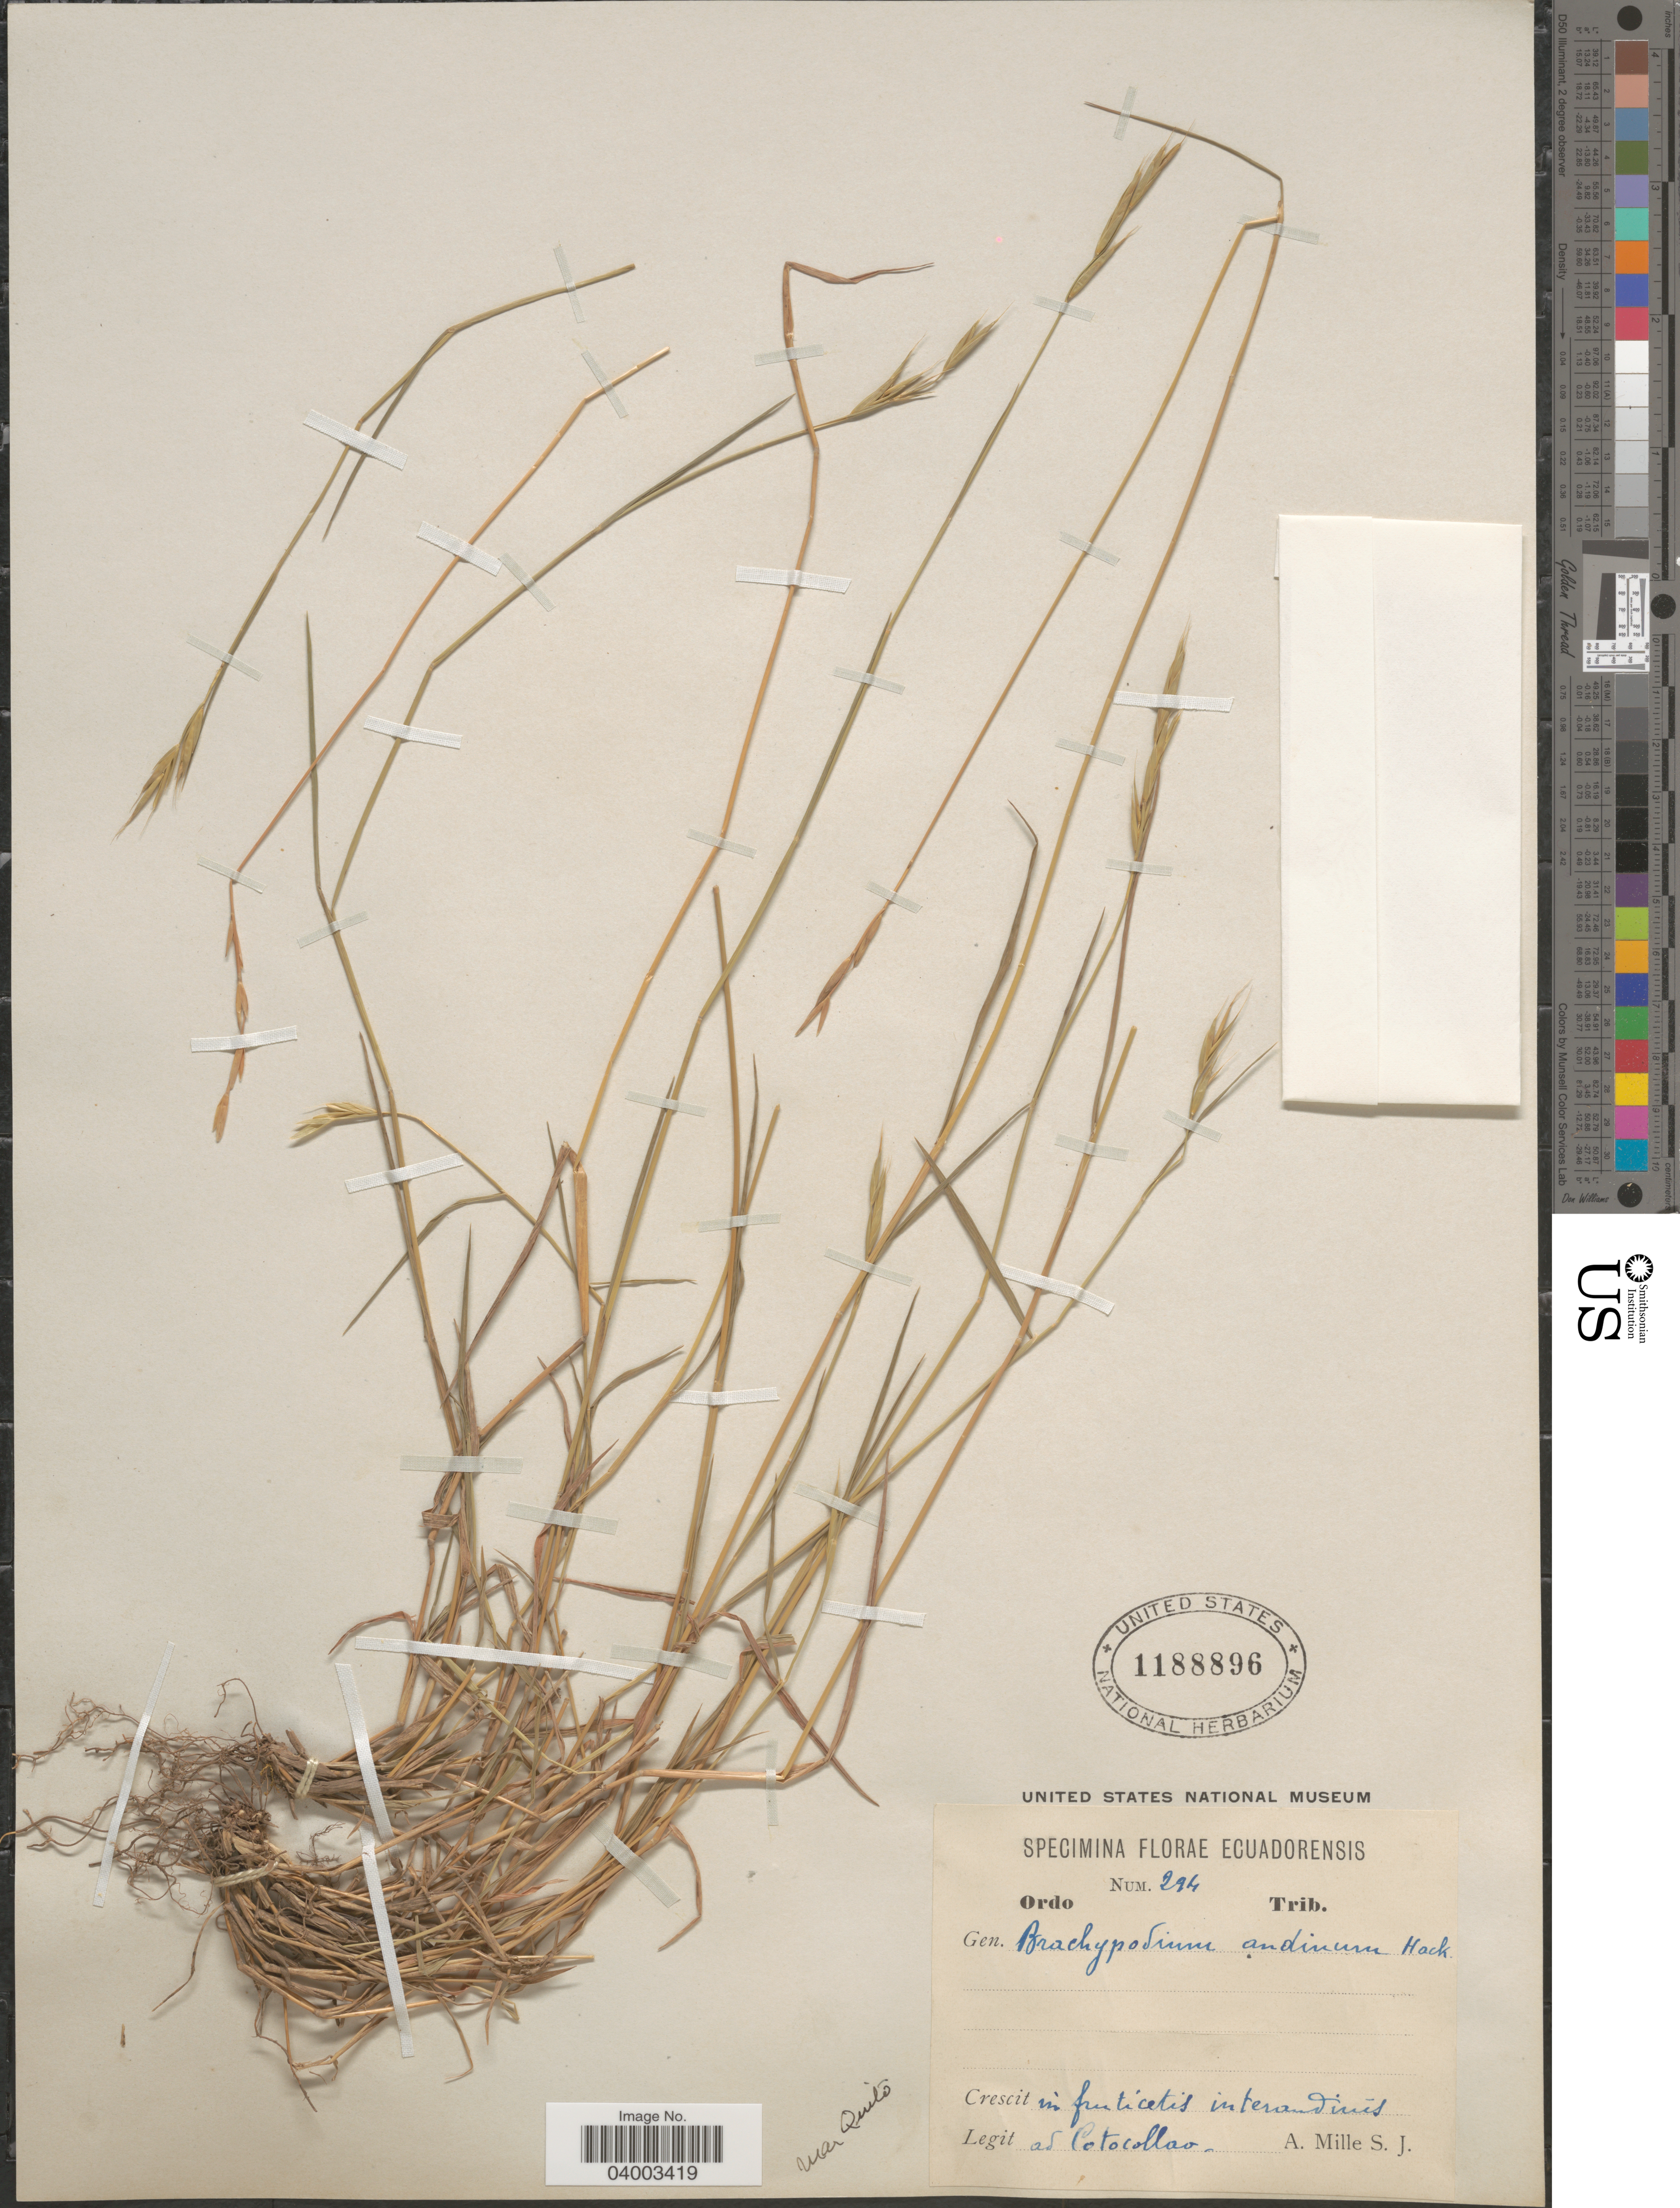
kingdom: Plantae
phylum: Tracheophyta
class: Liliopsida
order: Poales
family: Poaceae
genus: Brachypodium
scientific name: Brachypodium mexicanum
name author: (Roem. & Schult.) Link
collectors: A. Mille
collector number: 294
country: Ecuador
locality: Crescit in fruticetis interandinus ad Cotocollao. Near Quito.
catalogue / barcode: US 1188896